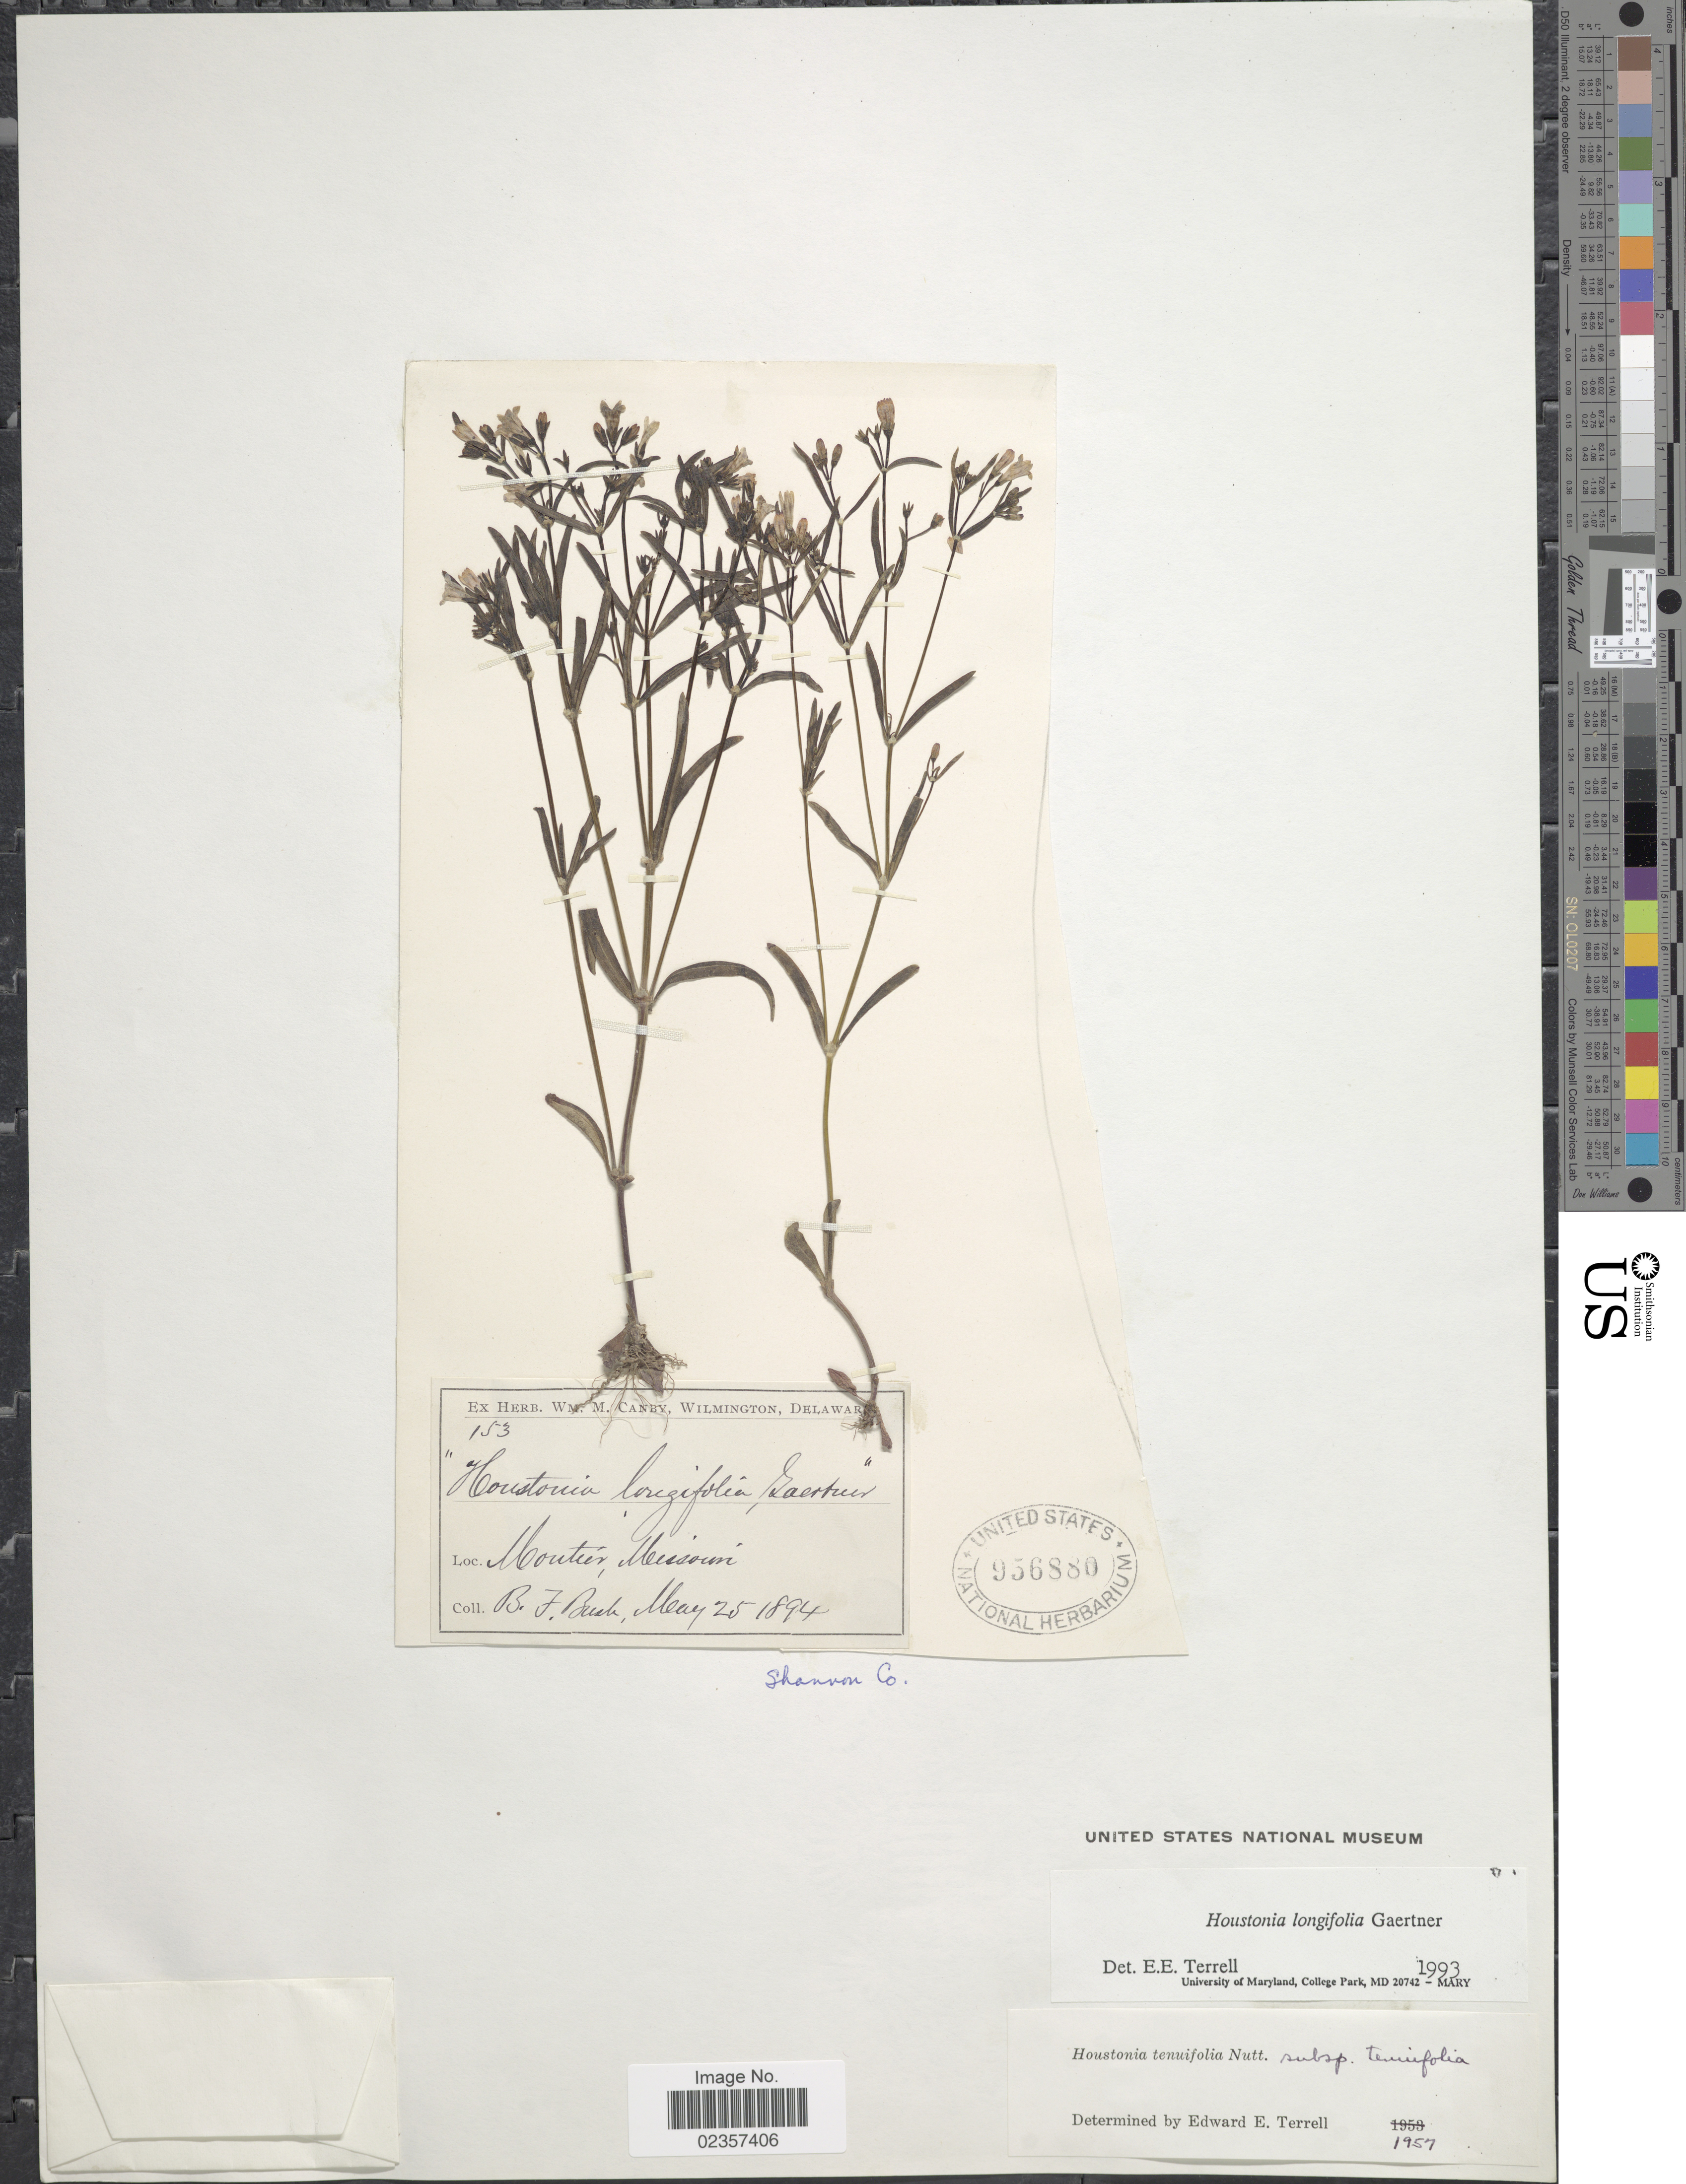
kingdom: Plantae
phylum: Tracheophyta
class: Magnoliopsida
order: Gentianales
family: Rubiaceae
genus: Houstonia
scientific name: Houstonia longifolia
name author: Gaertn.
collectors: B. F. Bush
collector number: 153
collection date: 1894-05-25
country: United States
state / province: Missouri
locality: Montier, Shannon Co.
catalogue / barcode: US 956880